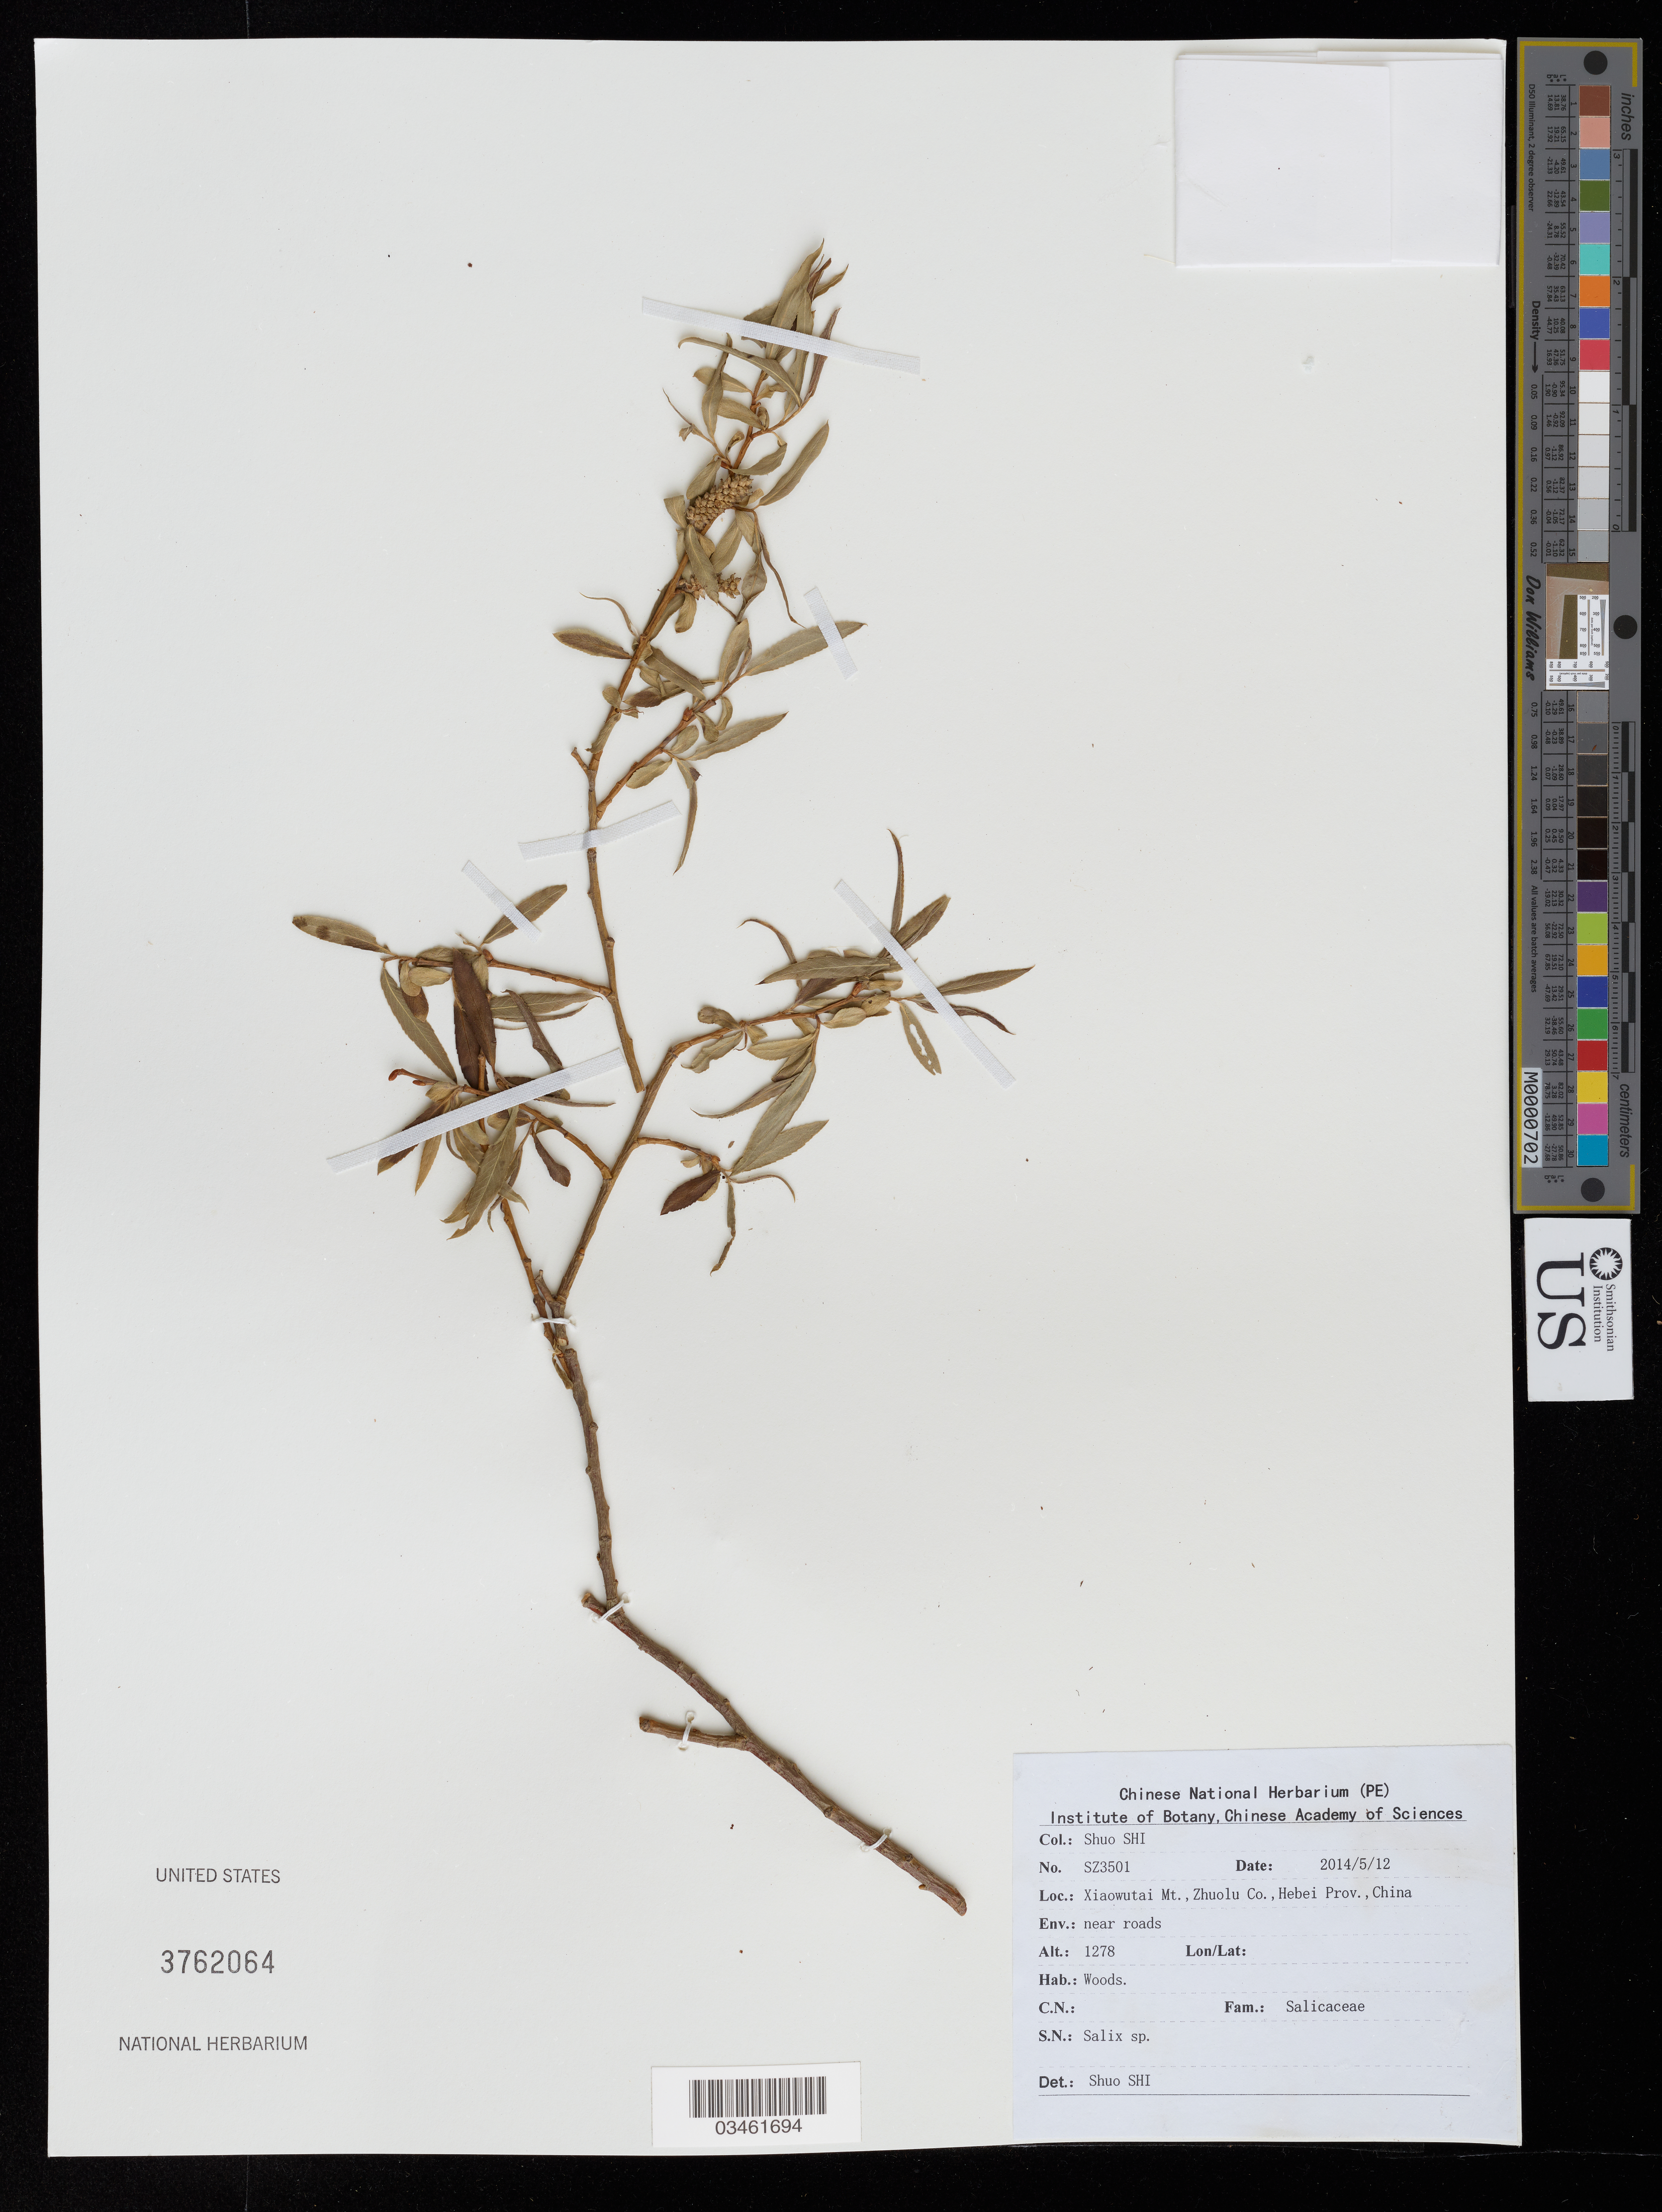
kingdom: Plantae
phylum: Tracheophyta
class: Magnoliopsida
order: Malpighiales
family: Salicaceae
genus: Salix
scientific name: Salix sp.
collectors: S. Shi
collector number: SZ3501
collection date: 2014-05-12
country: China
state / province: Hebei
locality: Xiaowutai Mt., Zhuolu Co.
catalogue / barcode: US 3762064